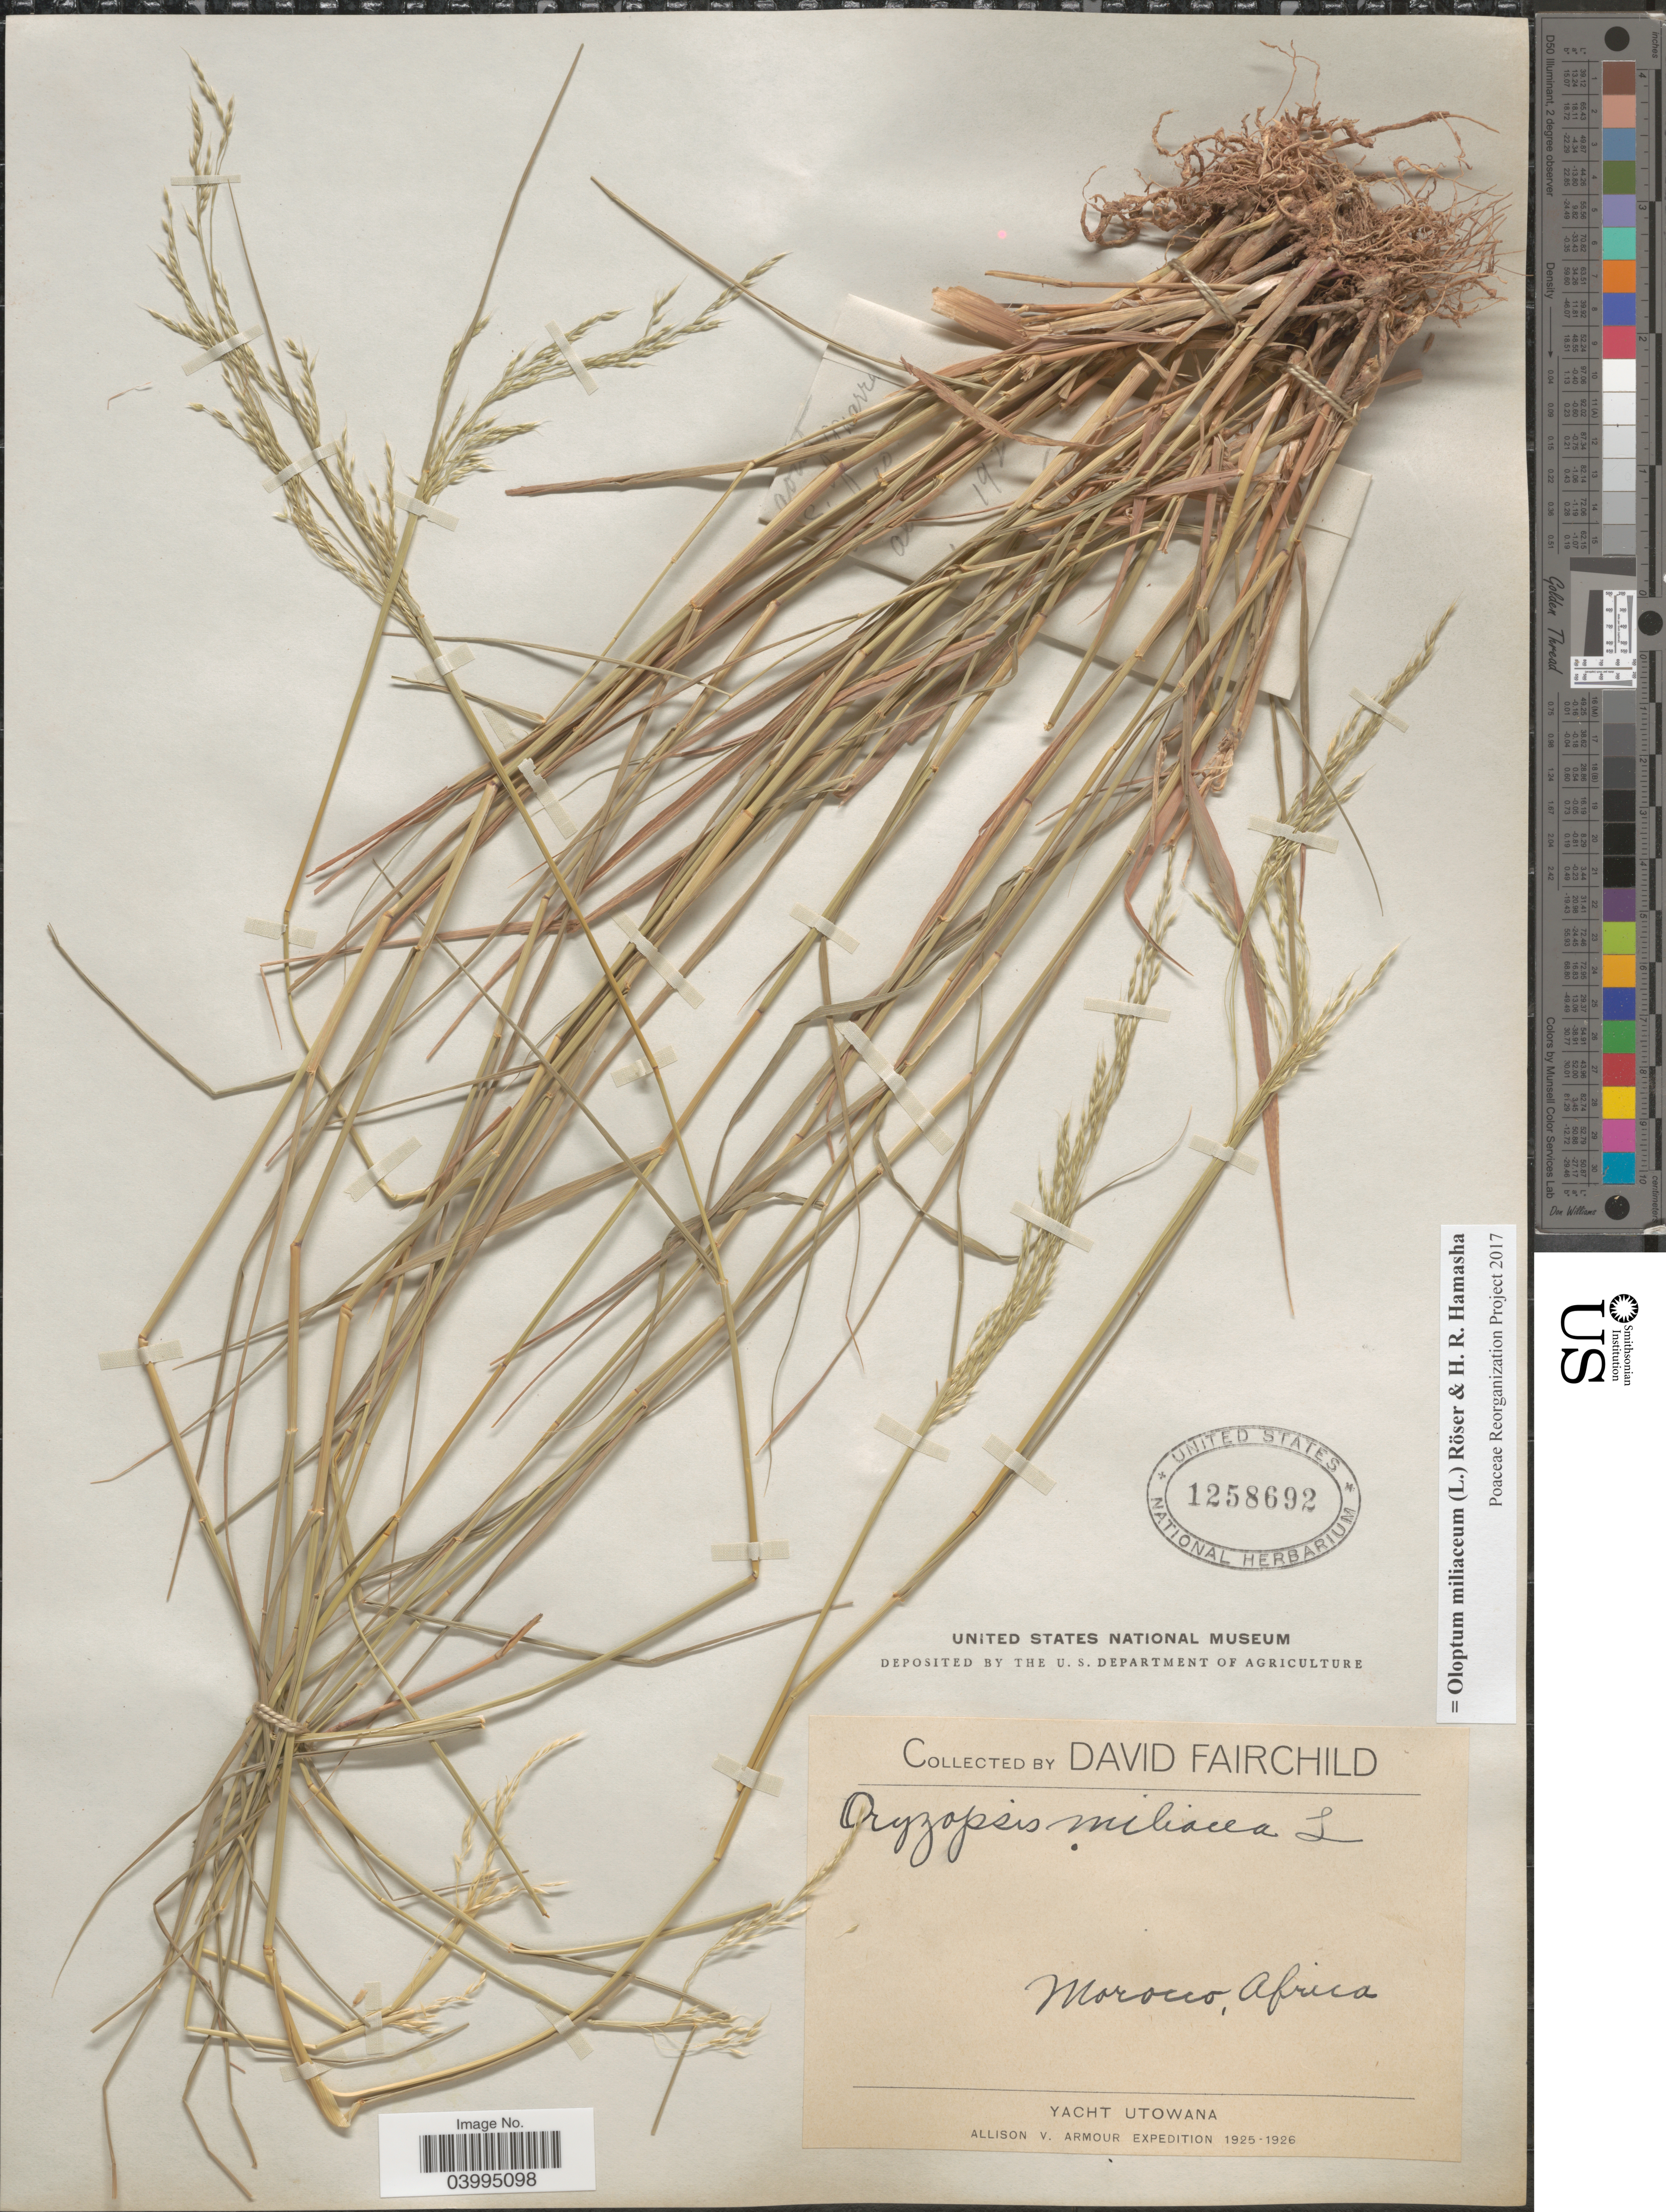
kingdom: Plantae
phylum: Tracheophyta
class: Liliopsida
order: Poales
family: Poaceae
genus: Oloptum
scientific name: Oloptum miliaceum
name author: Röser & H. R. Hamasha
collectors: D. Fairchild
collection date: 1925/1926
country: Morocco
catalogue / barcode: US 1258692